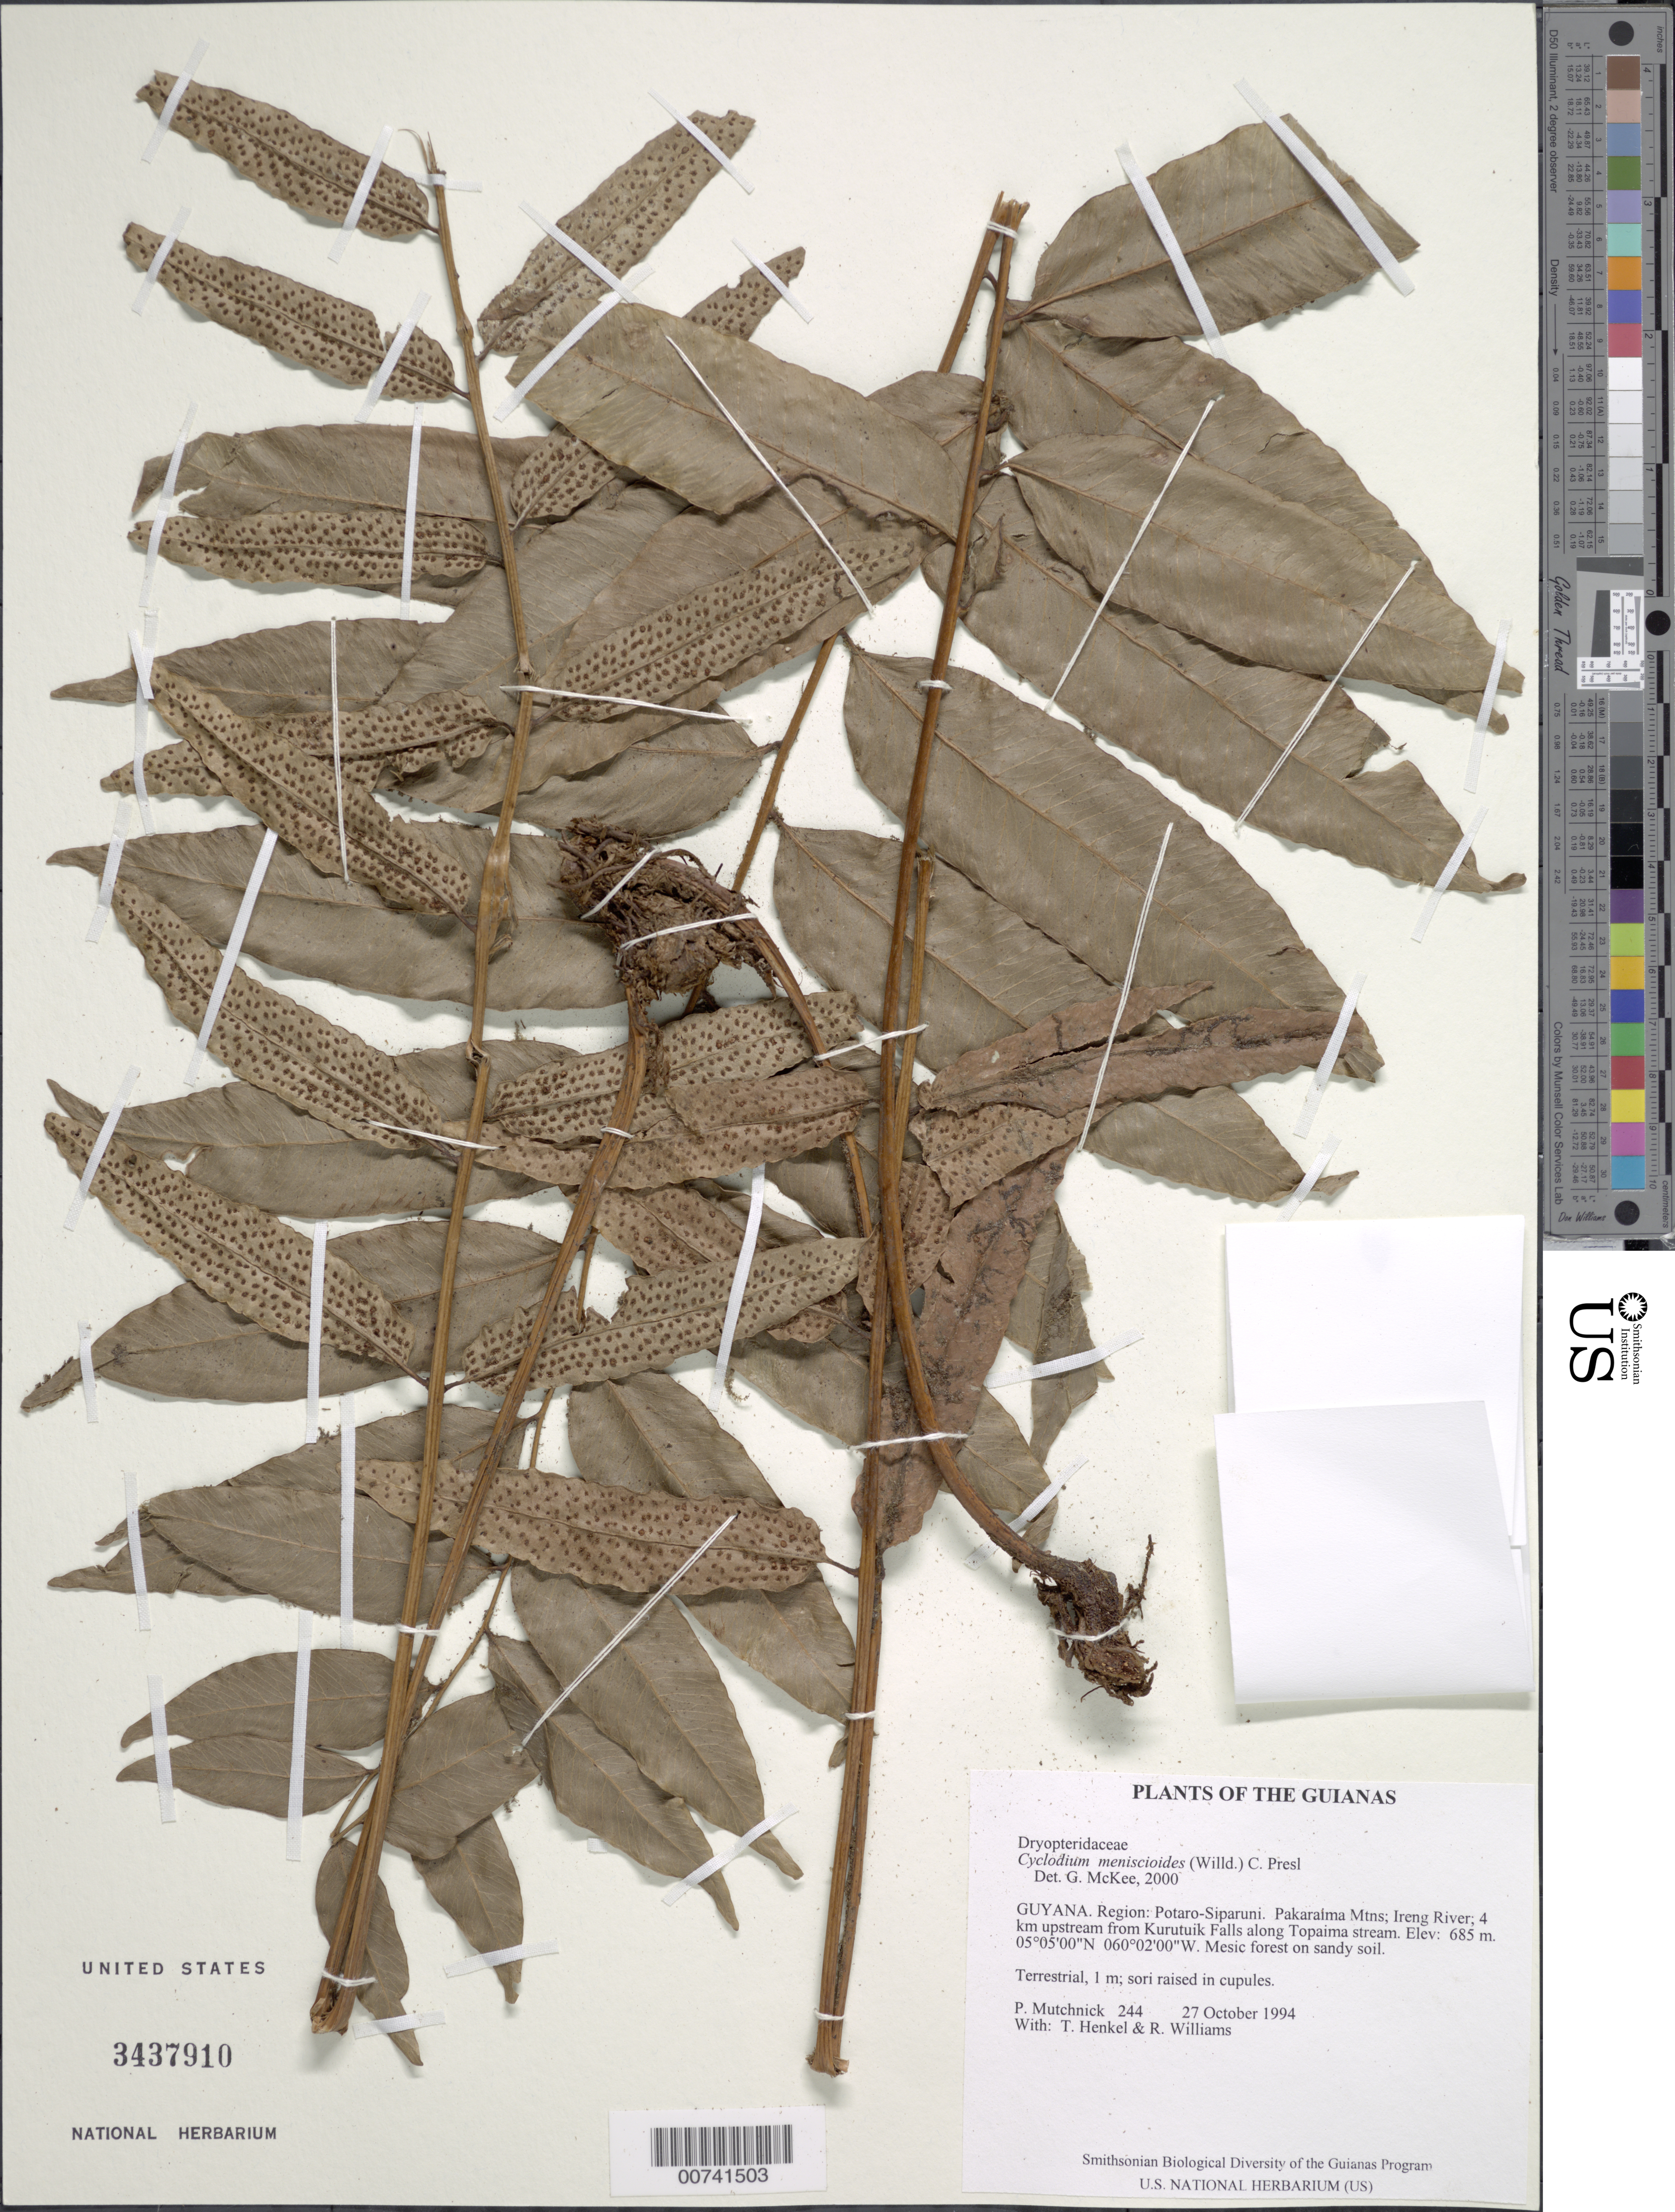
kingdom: Plantae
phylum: Tracheophyta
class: Polypodiopsida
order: Polypodiales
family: Dryopteridaceae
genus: Cyclodium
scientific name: Cyclodium meniscioides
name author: (Willd.) C. Presl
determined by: McKee, G. S., (US), NMNH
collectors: P. Mutchnick, T. Henkel & R. Williams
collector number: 244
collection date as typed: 27 October 1994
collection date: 1994-10-27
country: Guyana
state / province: Potaro-Siparuni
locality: Pakaraima Mtns; Ireng River; 4 km upstream from Kurutuik Falls along Topaima stream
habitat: Mesic forest on sandy soil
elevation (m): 685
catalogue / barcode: US 3437910